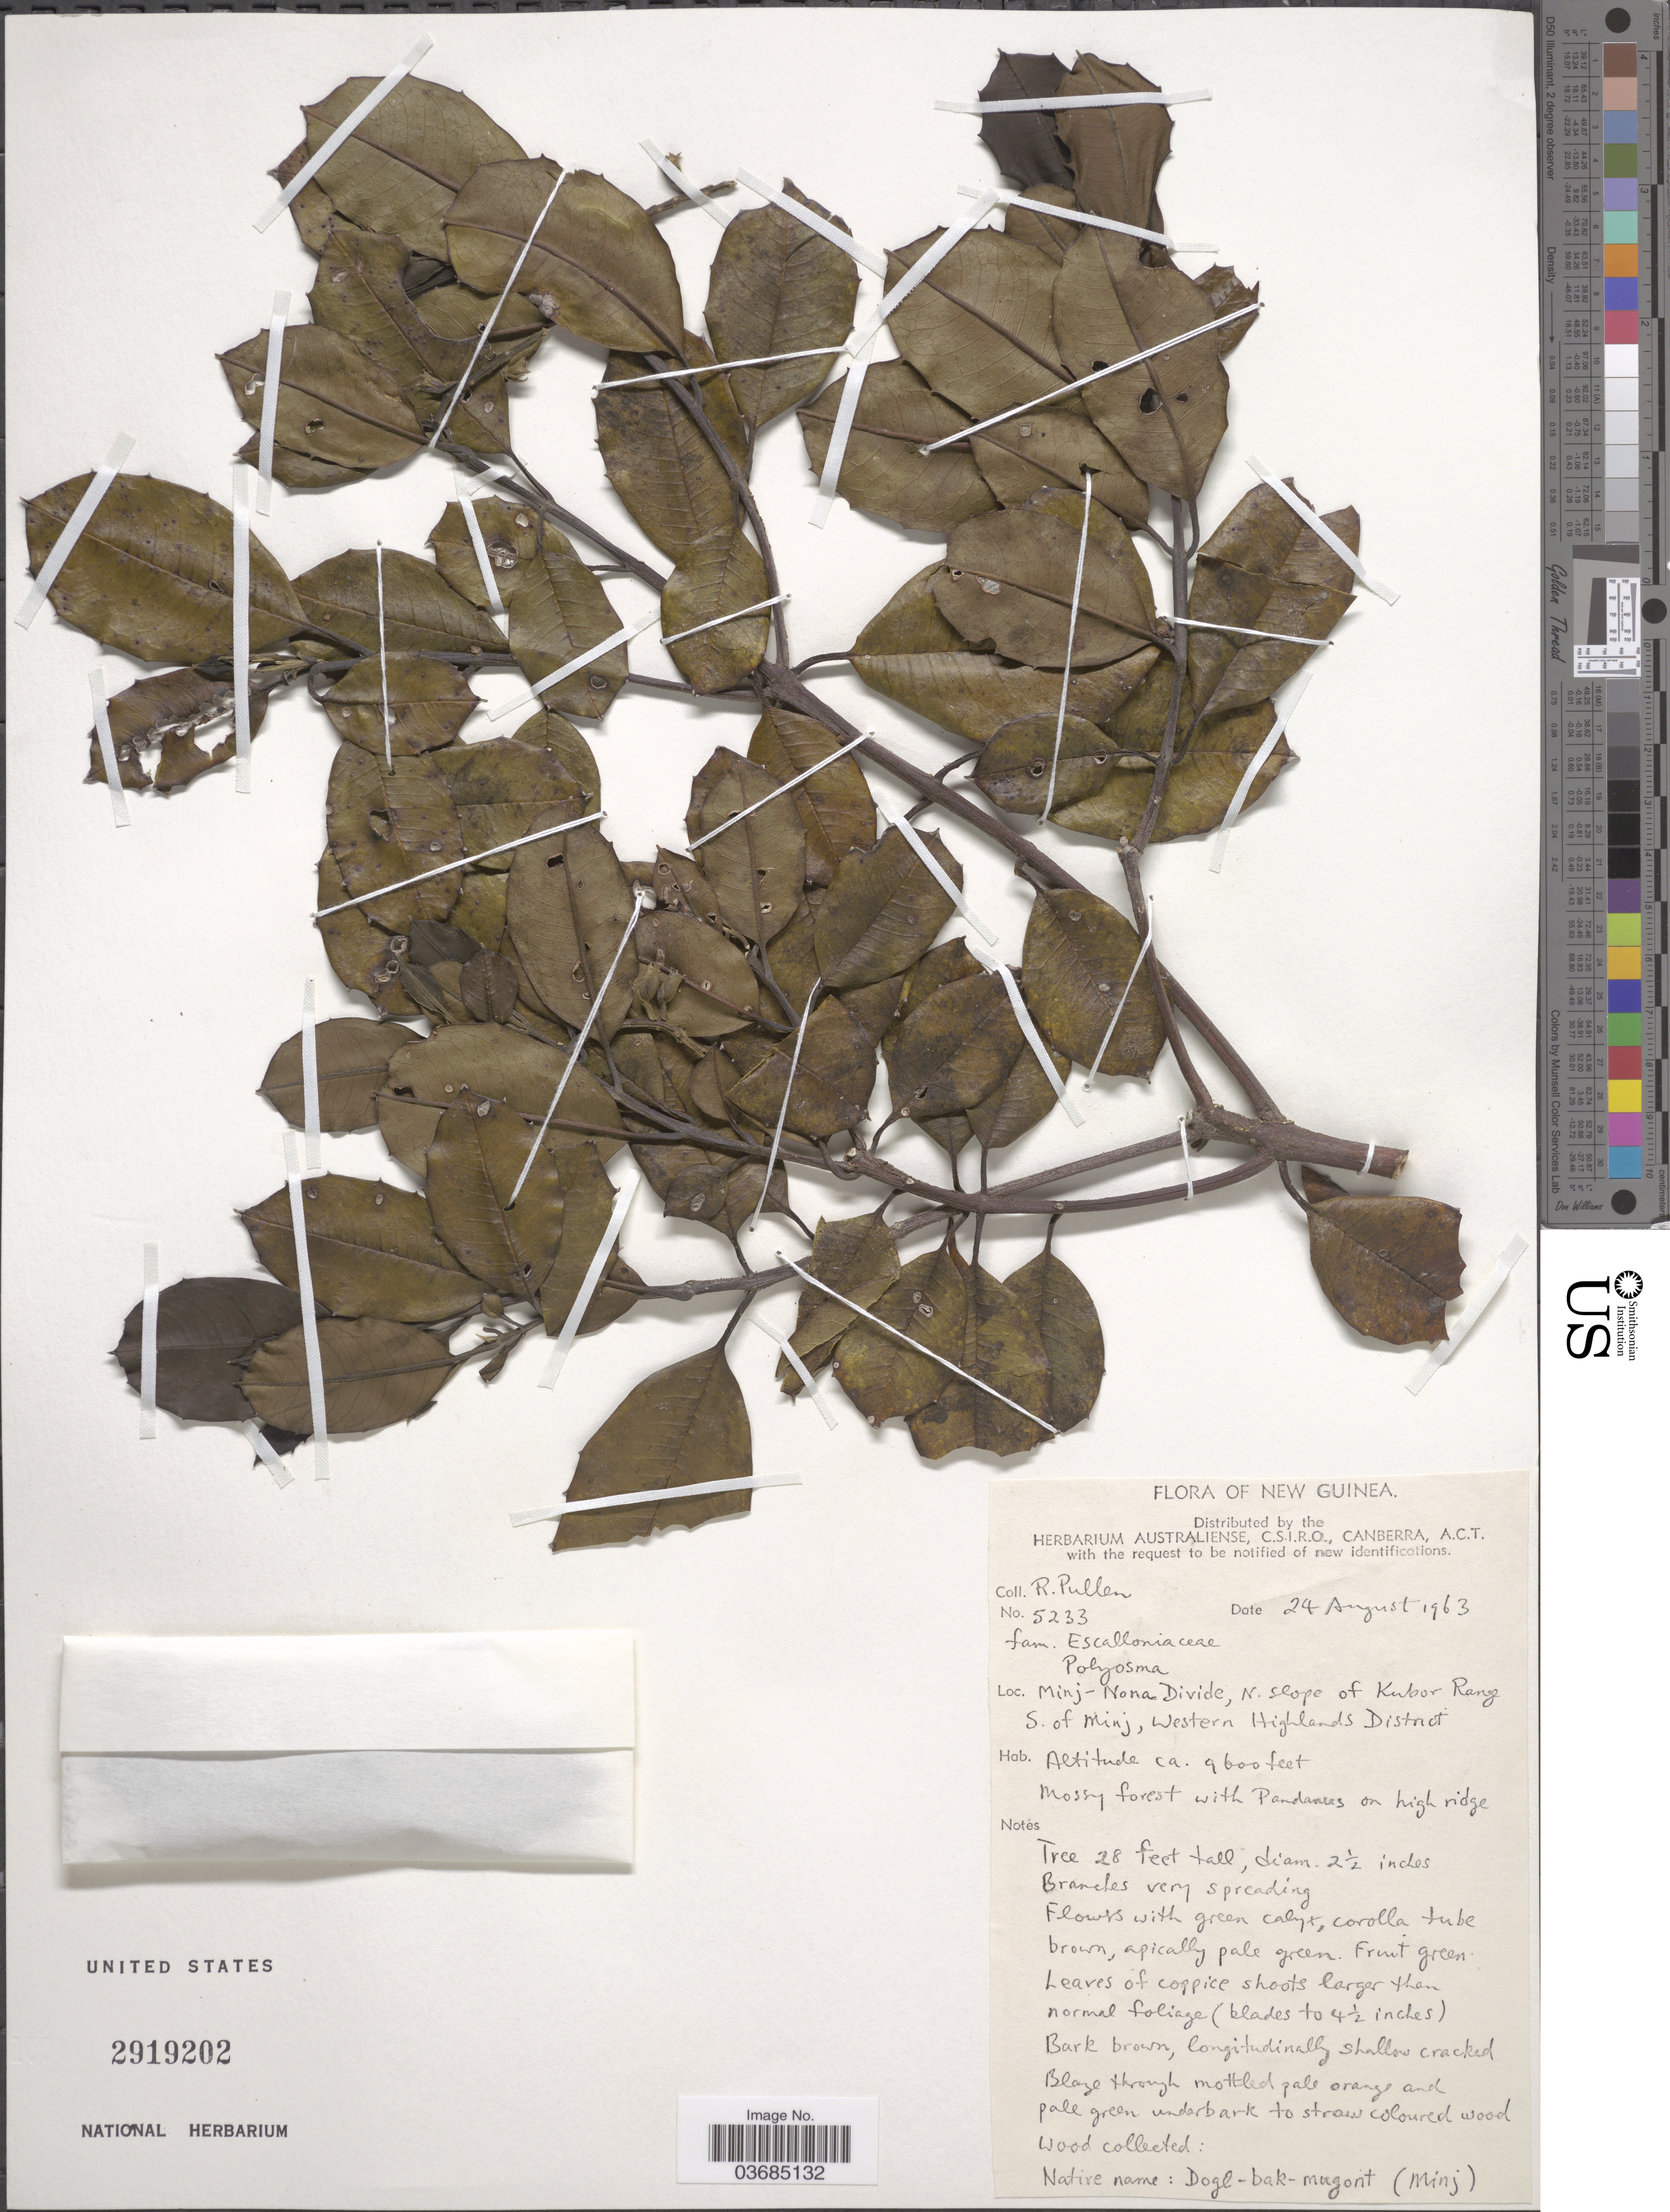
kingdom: Plantae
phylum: Tracheophyta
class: Magnoliopsida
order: Escalloniales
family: Escalloniaceae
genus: Polyosma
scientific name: Polyosma sp.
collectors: R. Pullen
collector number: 5233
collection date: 1963-08-24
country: Papua New Guinea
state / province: Western Highlands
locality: New Guinea. Minj-Nona Divide, N. slope of Kubor Range S. of Minj, Western Highlands District.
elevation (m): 2926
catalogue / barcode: US 2919202